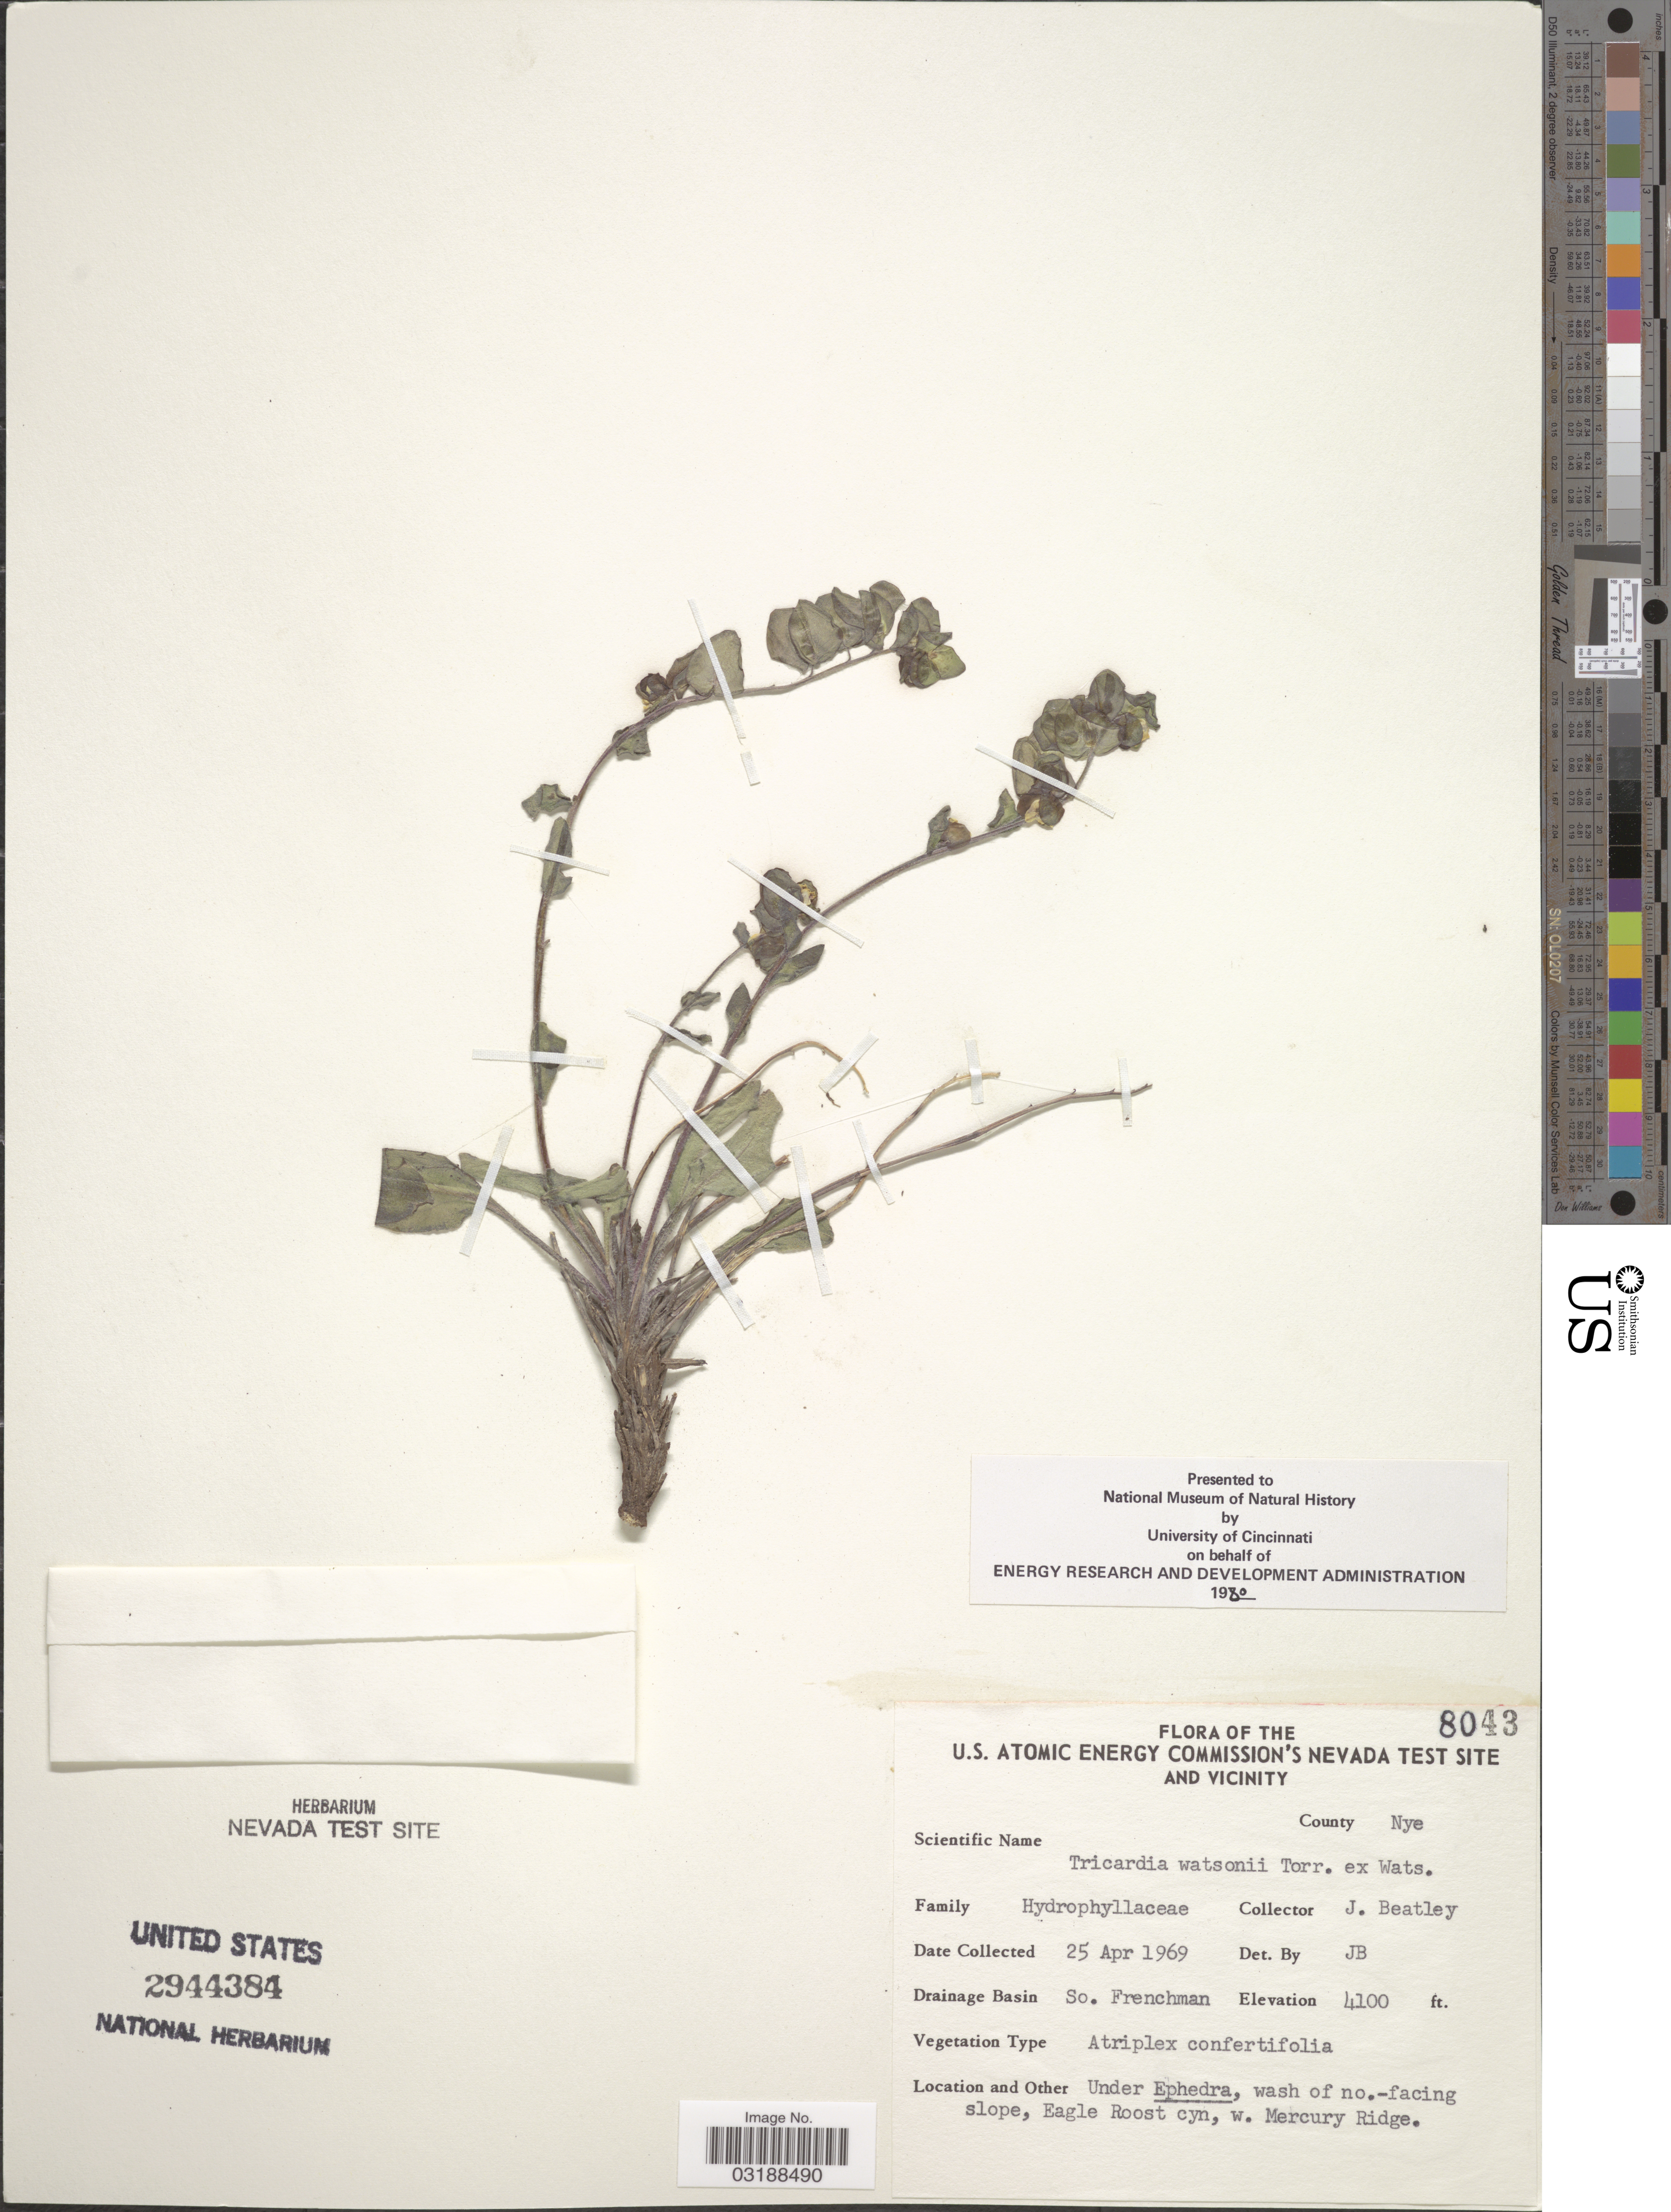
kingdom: Plantae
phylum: Tracheophyta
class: Magnoliopsida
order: Boraginales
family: Hydrophyllaceae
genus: Tricardia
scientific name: Tricardia watsonii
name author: Torr. ex S. Watson in C. King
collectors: J. C. Beatley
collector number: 8043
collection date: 1969-04-25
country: United States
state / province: Nevada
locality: U.S. Atomic Energy Commission's Nevada Test Site and Vicinity, County Nye, Drainage Basin So. Frenchman, wash of no.-facing slope, Eagle Roost cyn. w. Mercury Ridge.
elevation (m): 1250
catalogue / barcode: US 2944384